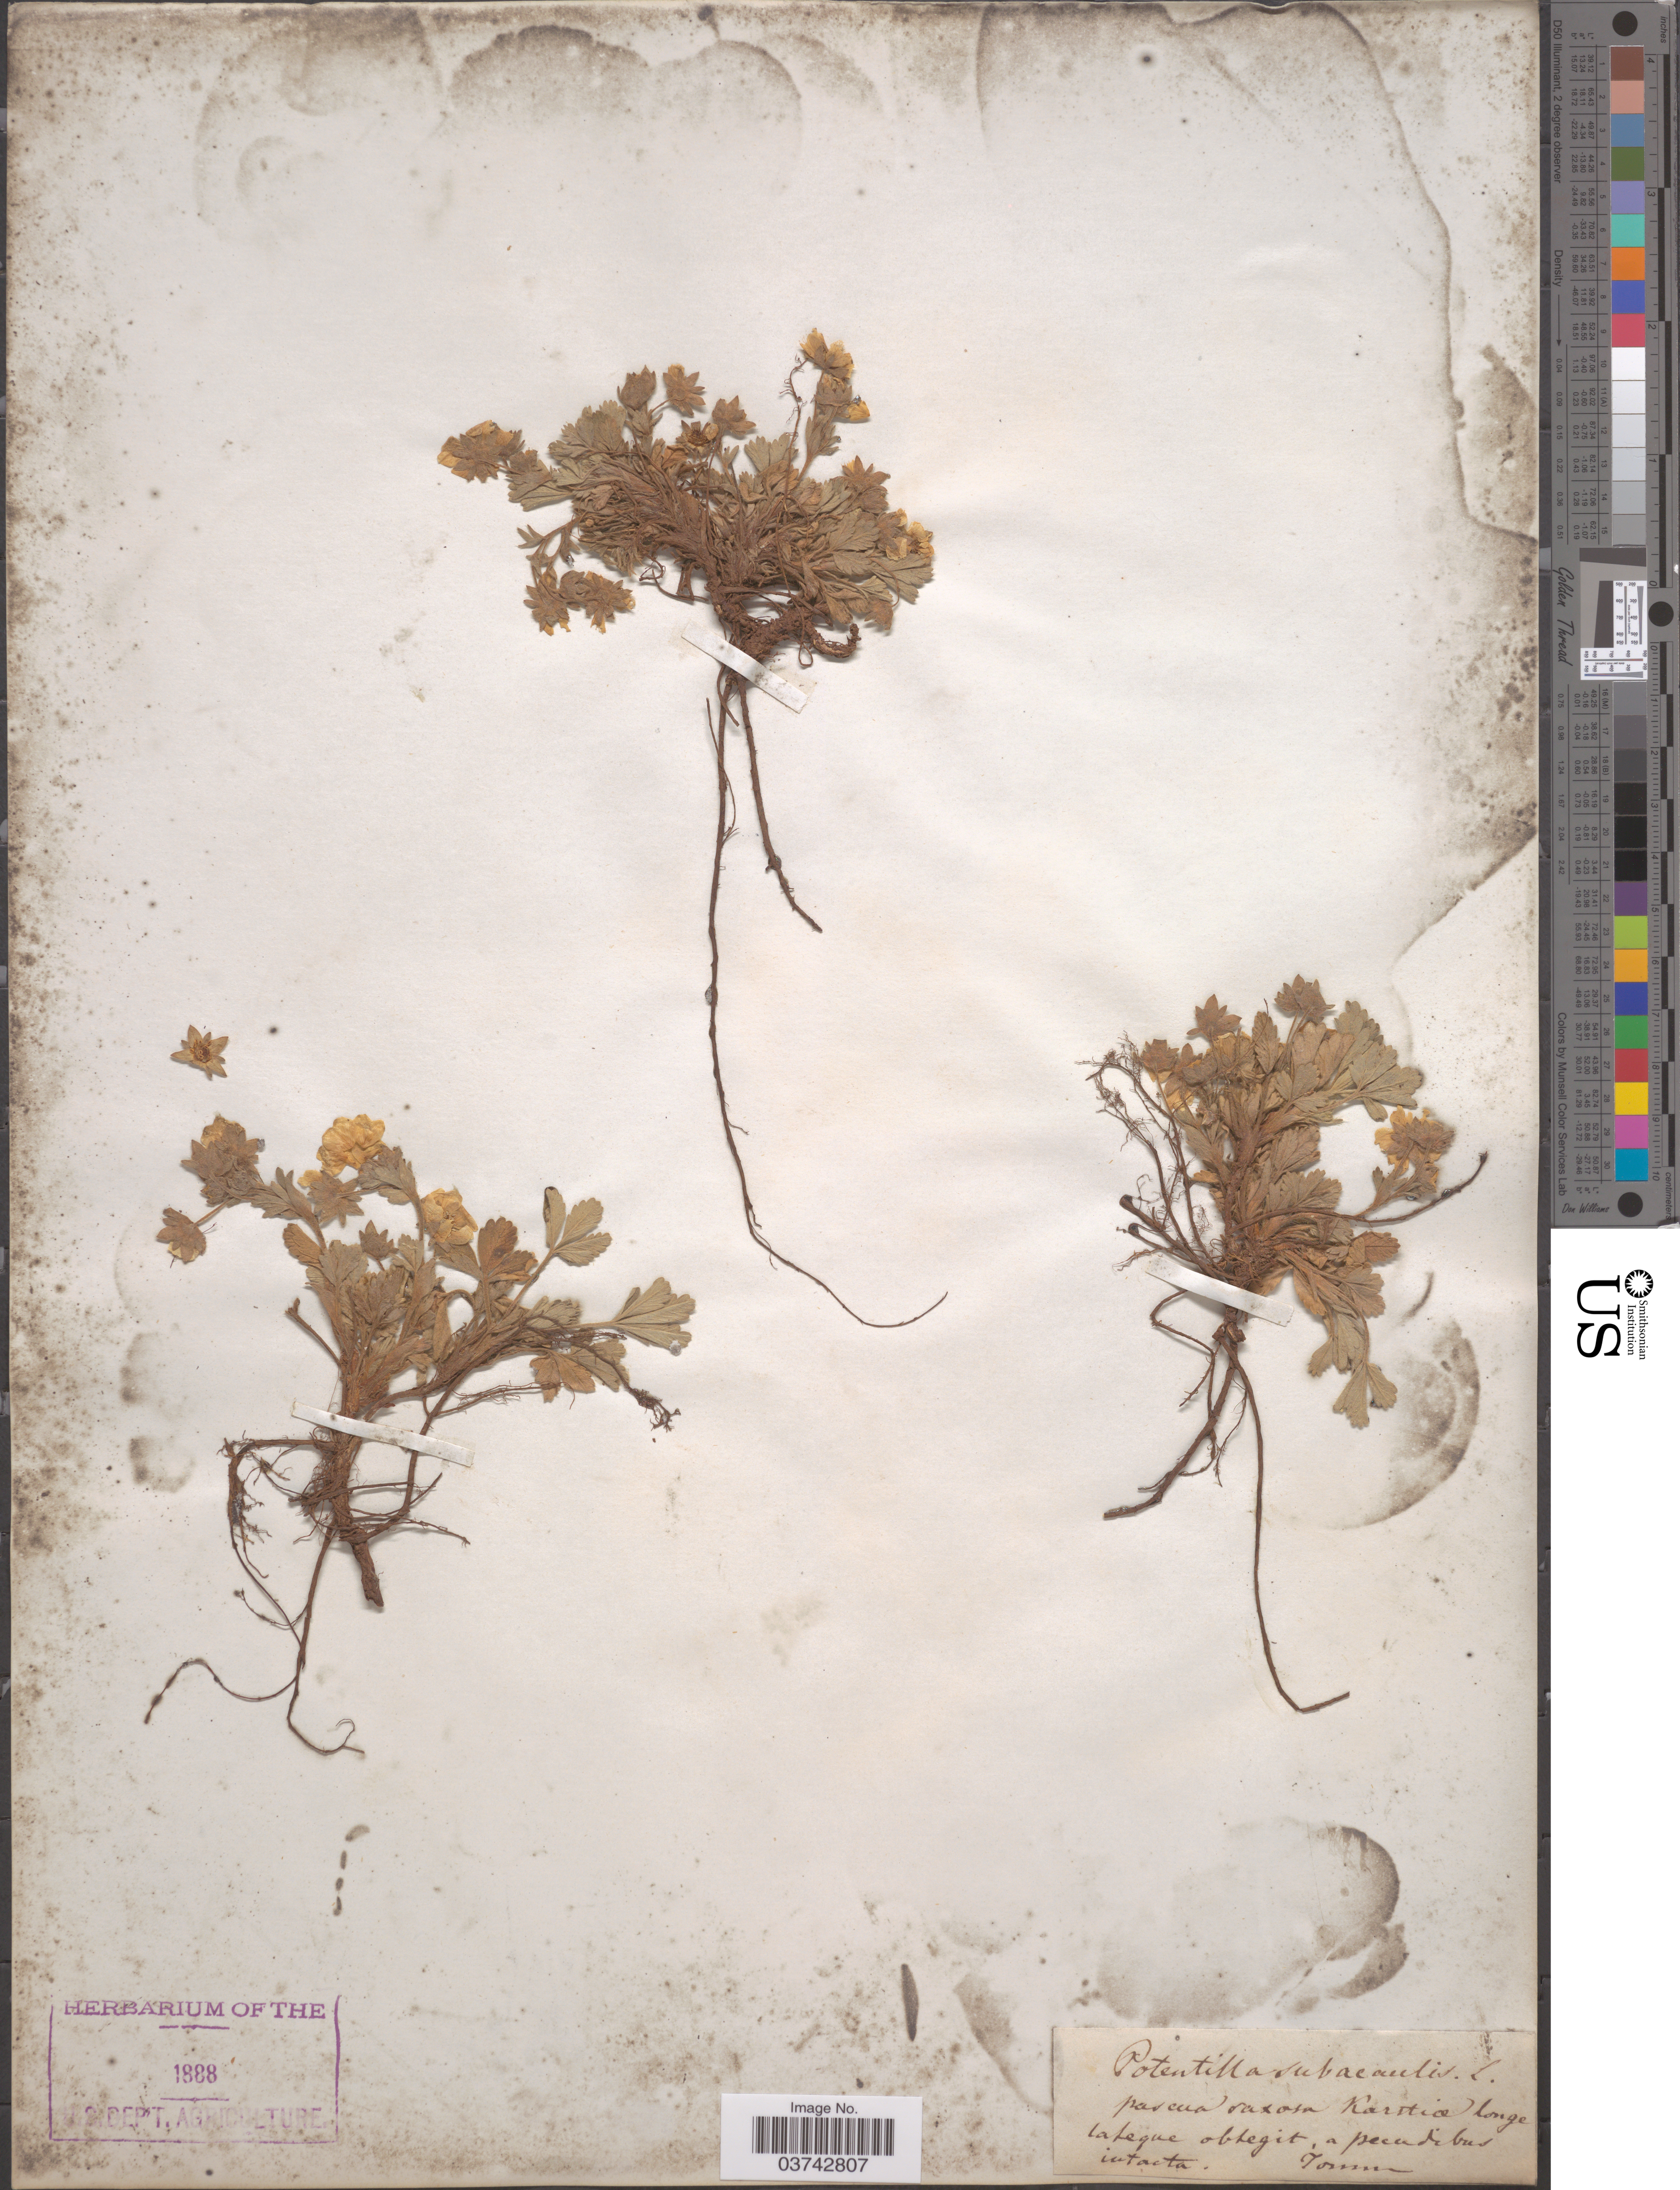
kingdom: Plantae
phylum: Tracheophyta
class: Magnoliopsida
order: Rosales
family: Rosaceae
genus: Potentilla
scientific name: Potentilla subacaulis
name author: L.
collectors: Tommasini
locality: Pascua saxosa Karstice longe lateque [interpreted] oblegit, a pecudibus intacta.